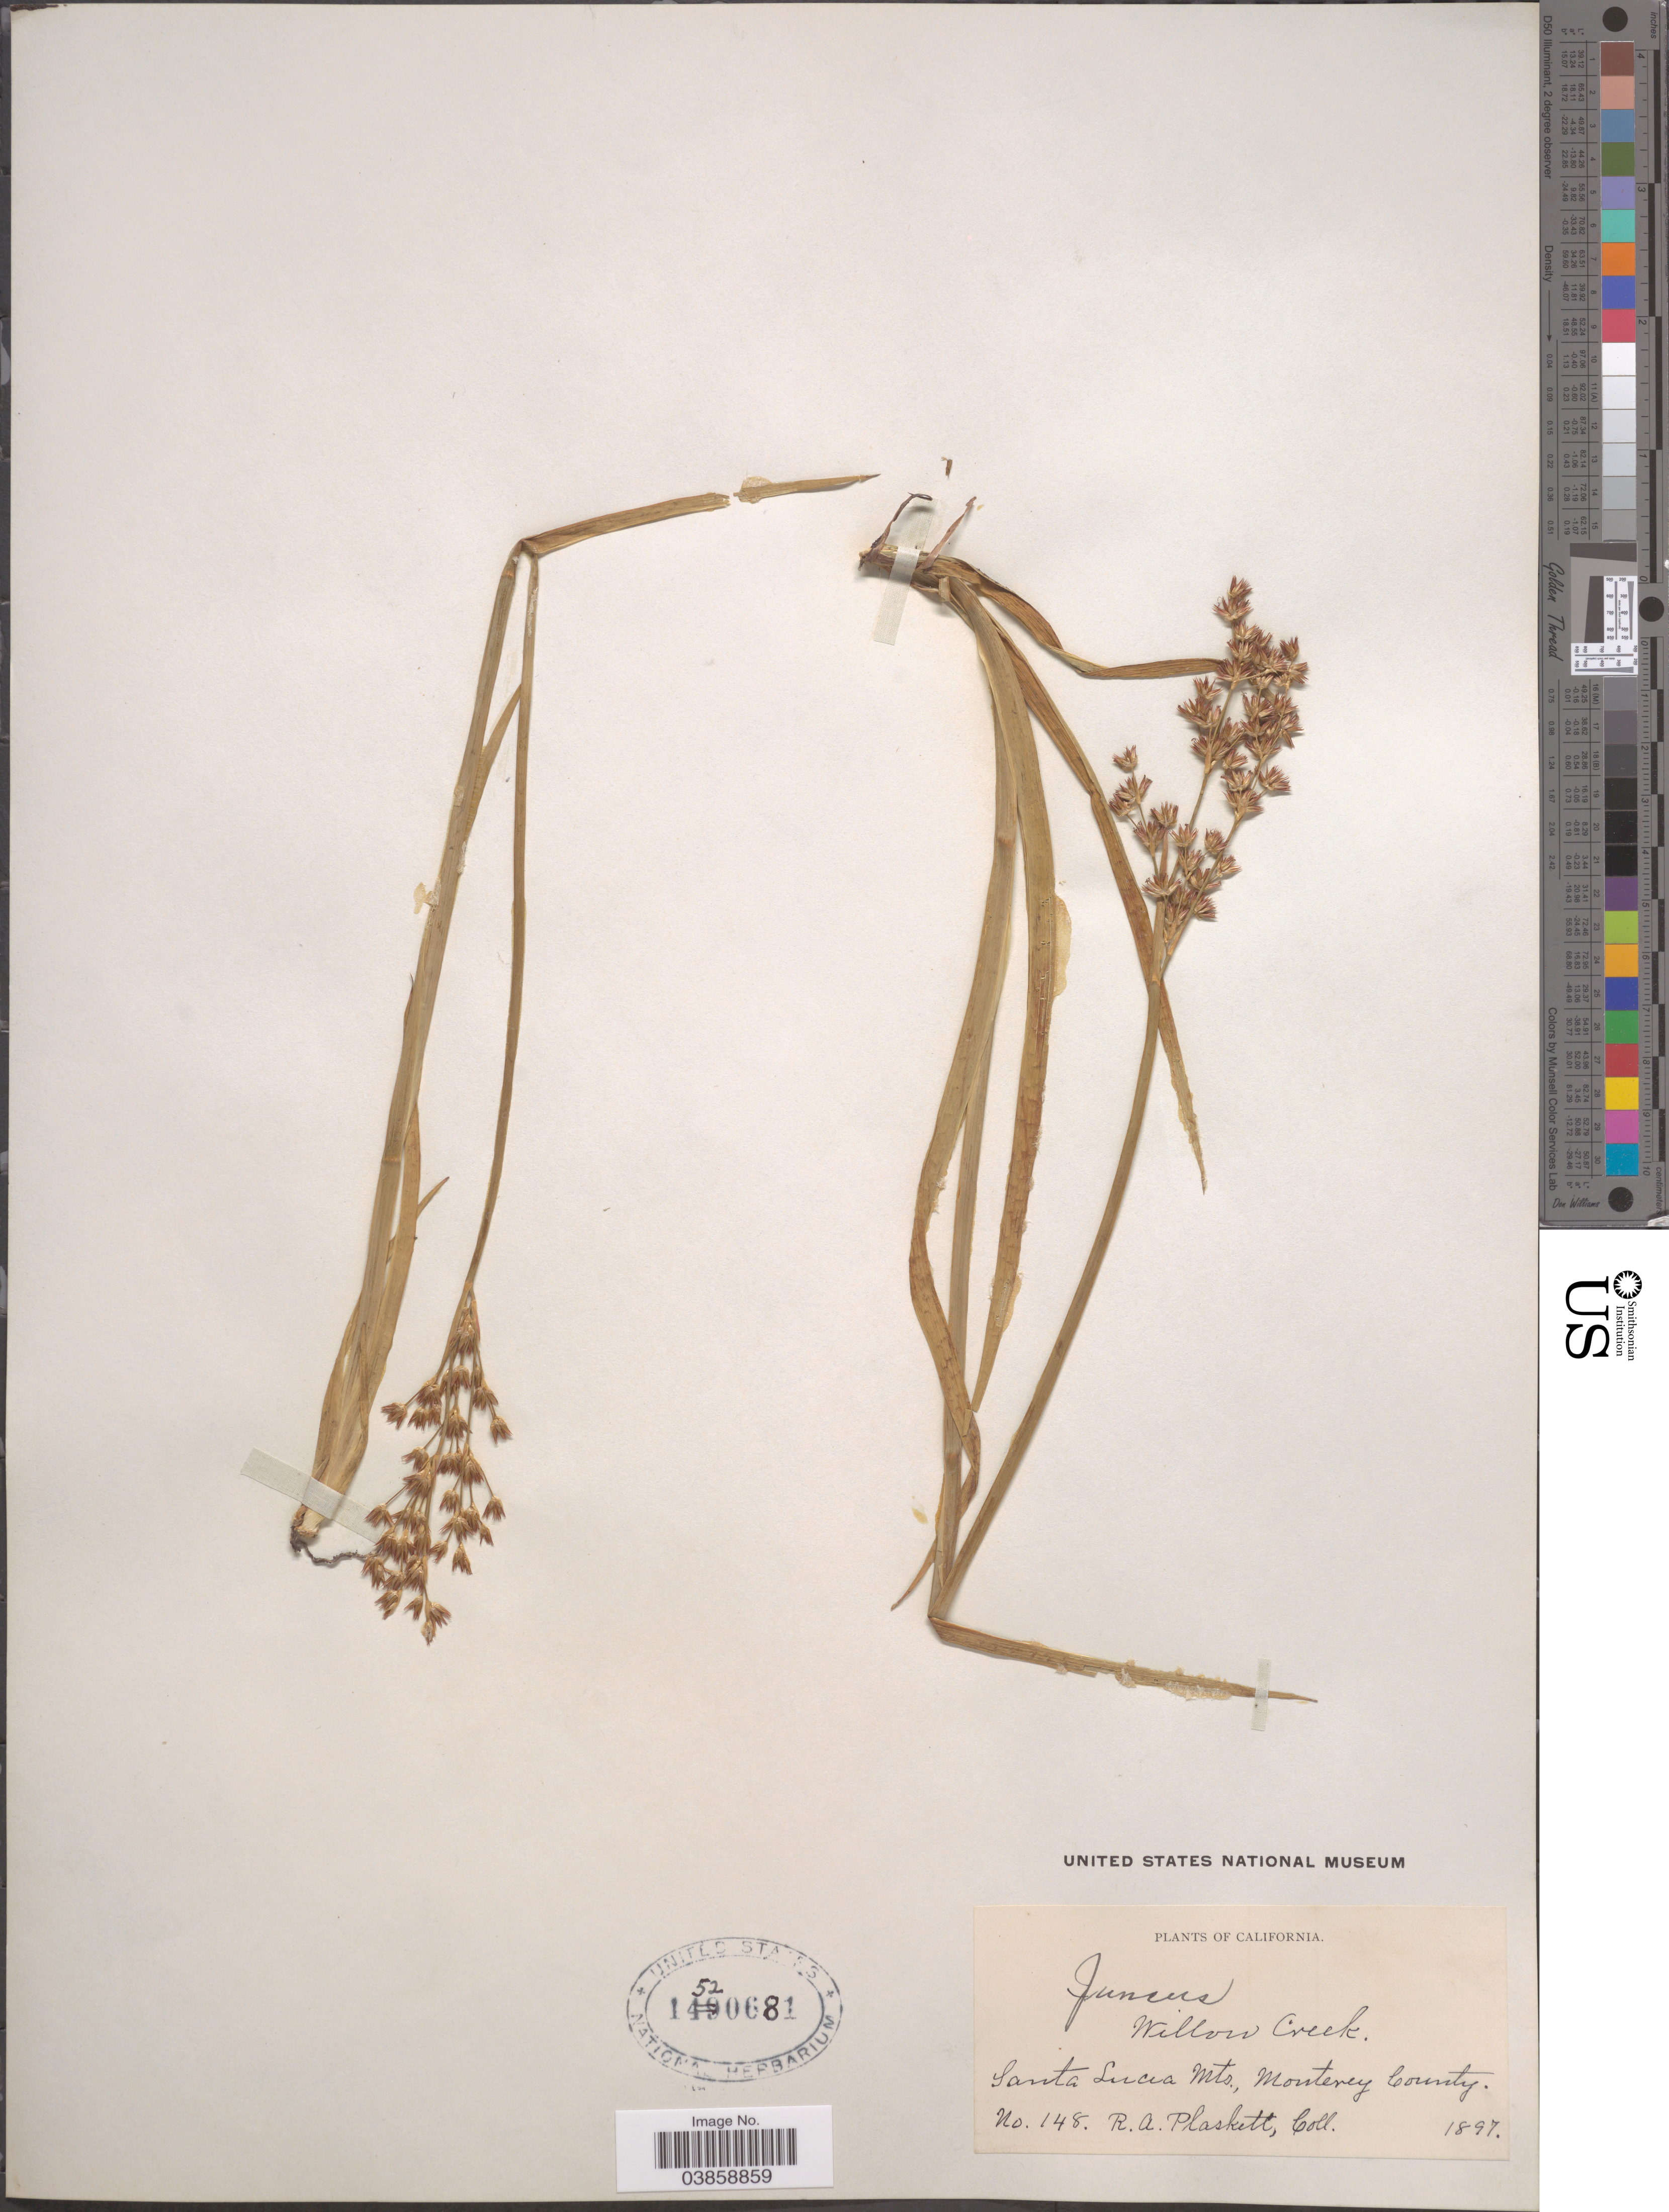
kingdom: Plantae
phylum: Tracheophyta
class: Liliopsida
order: Poales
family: Juncaceae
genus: Juncus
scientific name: Juncus sp.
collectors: R. Plaskett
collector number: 148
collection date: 1897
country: United States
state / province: California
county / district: Monterey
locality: Willow Creek. Santa Lucia Mts., Monterey County.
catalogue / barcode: US 1520681